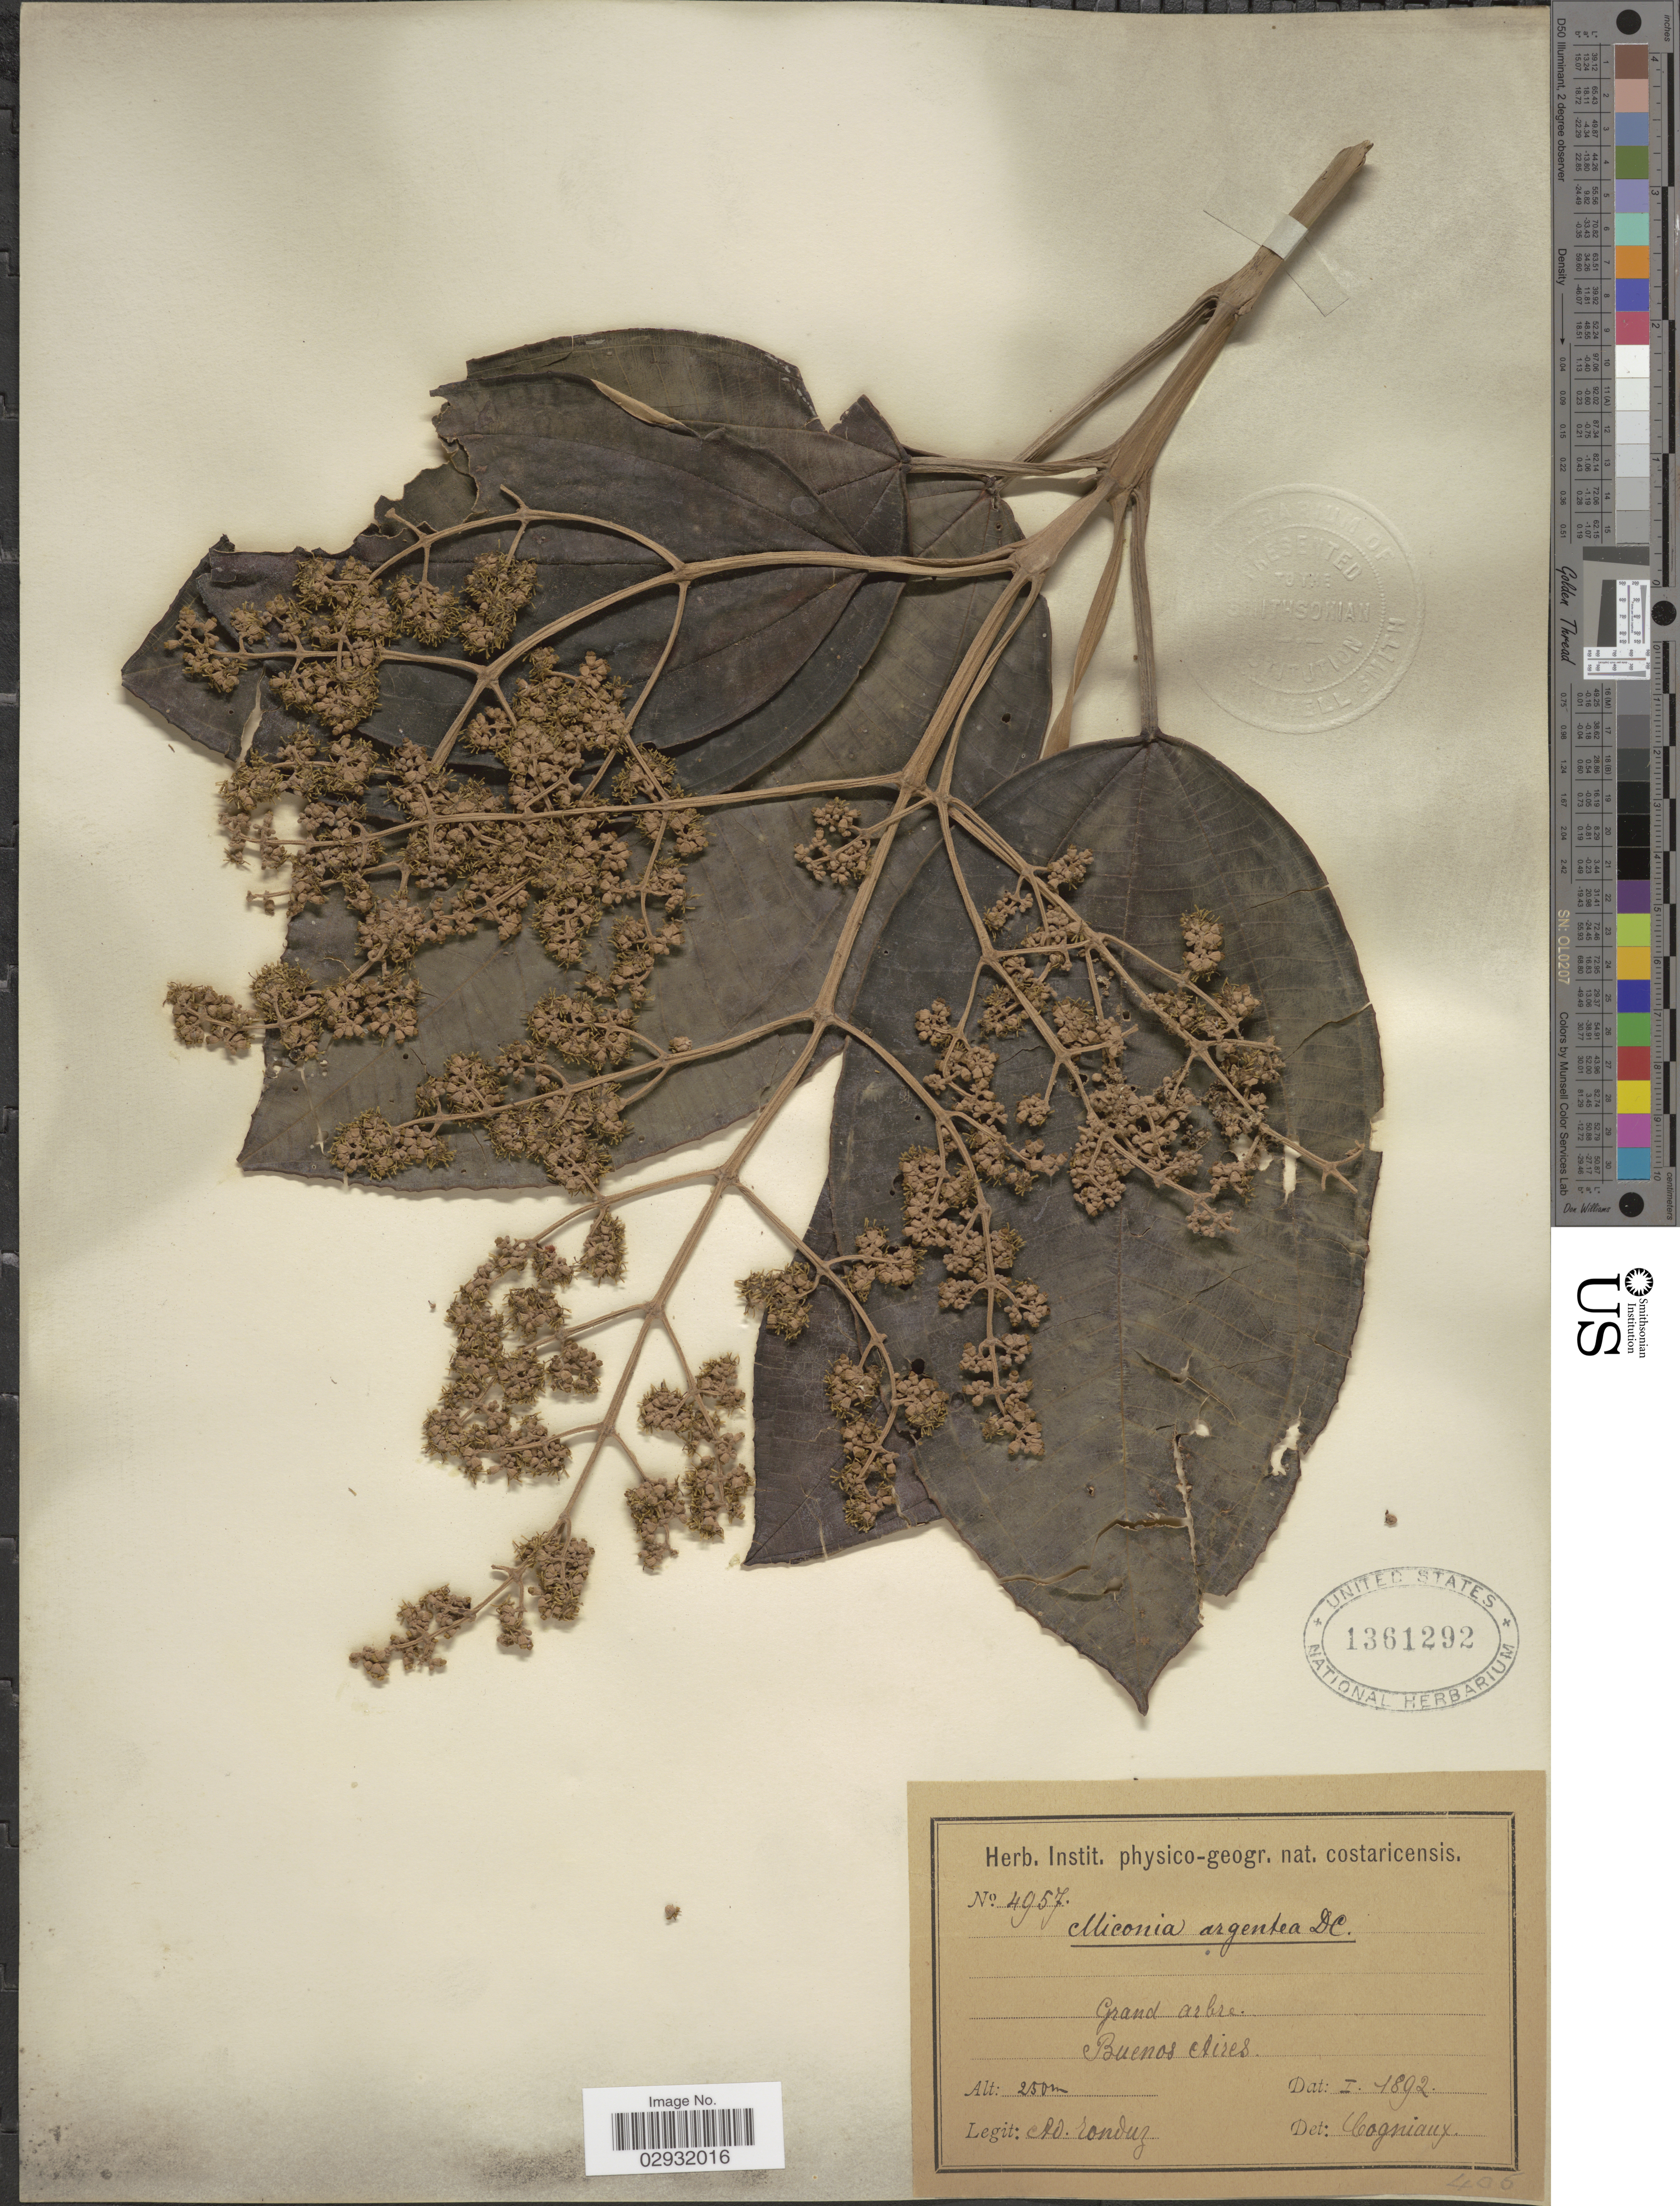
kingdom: Plantae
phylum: Tracheophyta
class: Magnoliopsida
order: Myrtales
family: Melastomataceae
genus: Miconia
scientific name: Miconia argentea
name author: (Sw.) DC.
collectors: A. Tonduz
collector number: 4957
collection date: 1892-01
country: Costa Rica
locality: Buenos Aires.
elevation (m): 250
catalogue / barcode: US 1361292